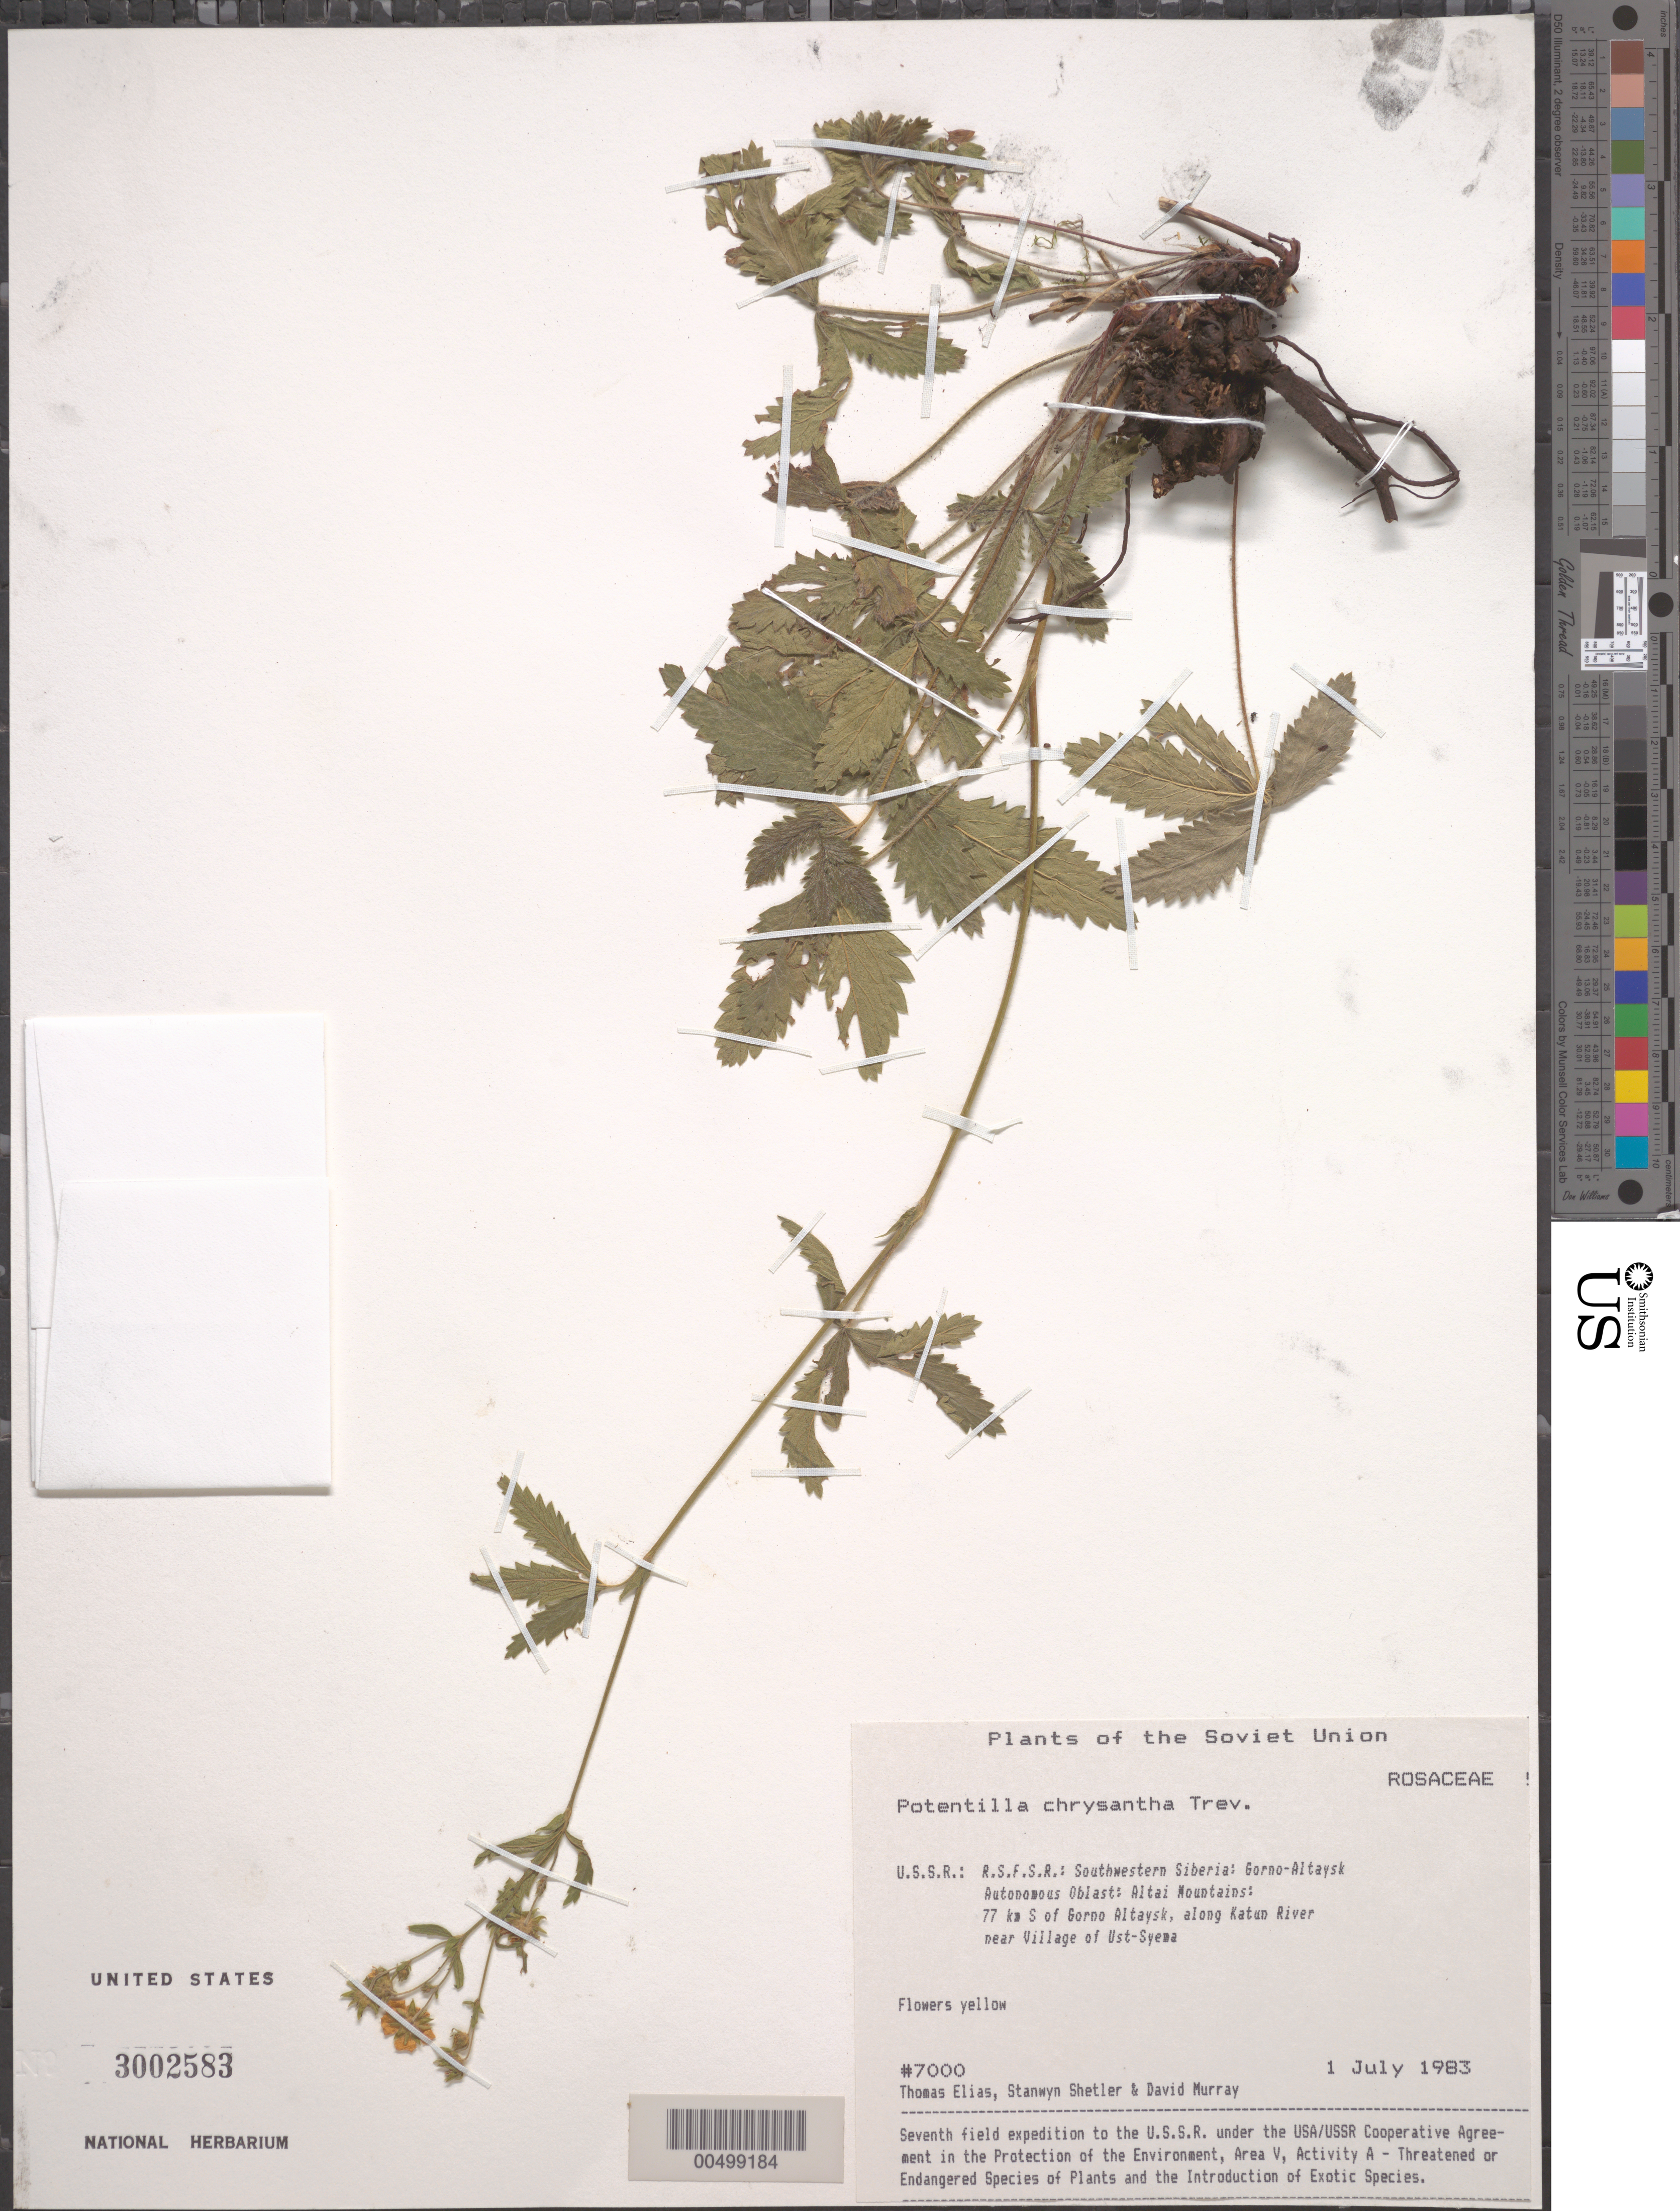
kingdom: Plantae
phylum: Tracheophyta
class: Magnoliopsida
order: Rosales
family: Rosaceae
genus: Potentilla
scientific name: Potentilla chrysantha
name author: Trevis.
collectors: T. Elias, S. Shetler & D. F. Murray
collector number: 7000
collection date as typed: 01 Jul 1983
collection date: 1983-07-01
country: Russian Federation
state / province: Altai Republic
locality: Altai Mountains, 77 km S of Gorno-Altaysk, along Katun River near Village of Ust-Syema [Sema]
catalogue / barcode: US 3002583